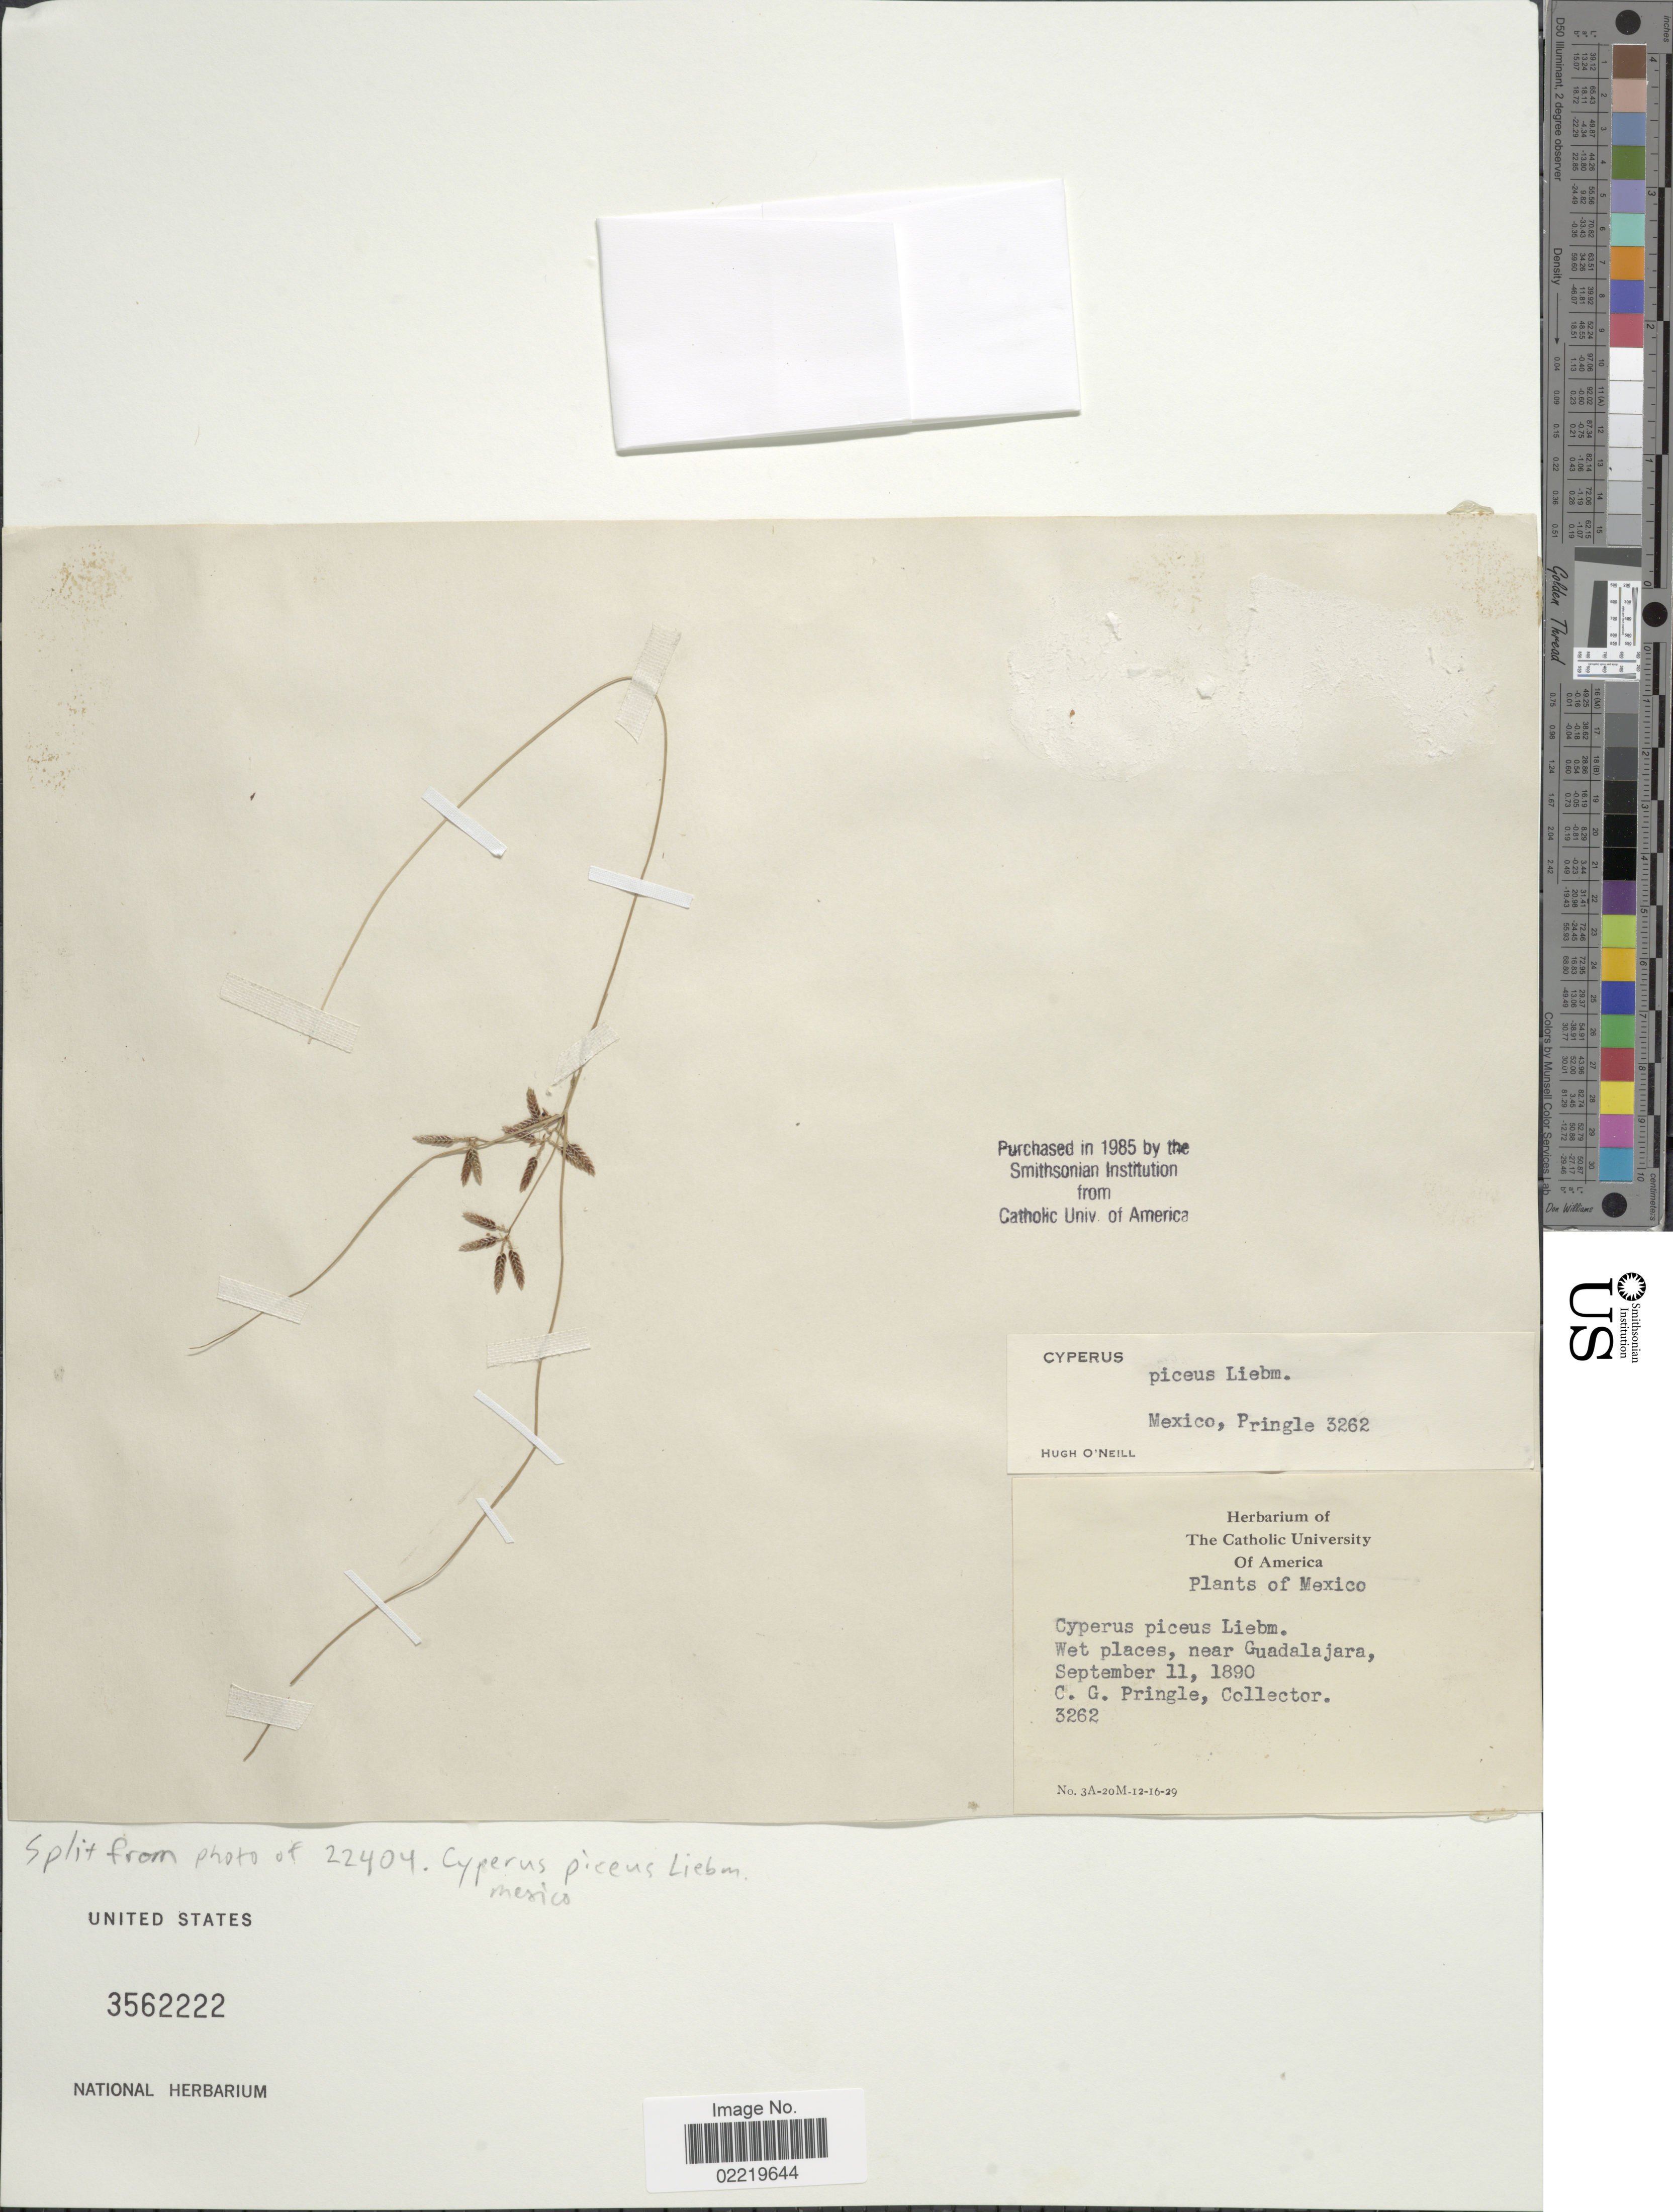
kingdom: Plantae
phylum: Tracheophyta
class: Liliopsida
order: Poales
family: Cyperaceae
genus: Cyperus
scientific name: Cyperus flavescens var. piceus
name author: (Liebm.) Fernald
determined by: Tucker, G. C.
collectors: C. G. Pringle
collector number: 3262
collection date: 1890-09-11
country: Mexico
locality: Wet places, near Guadalajara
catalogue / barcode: US 3562222